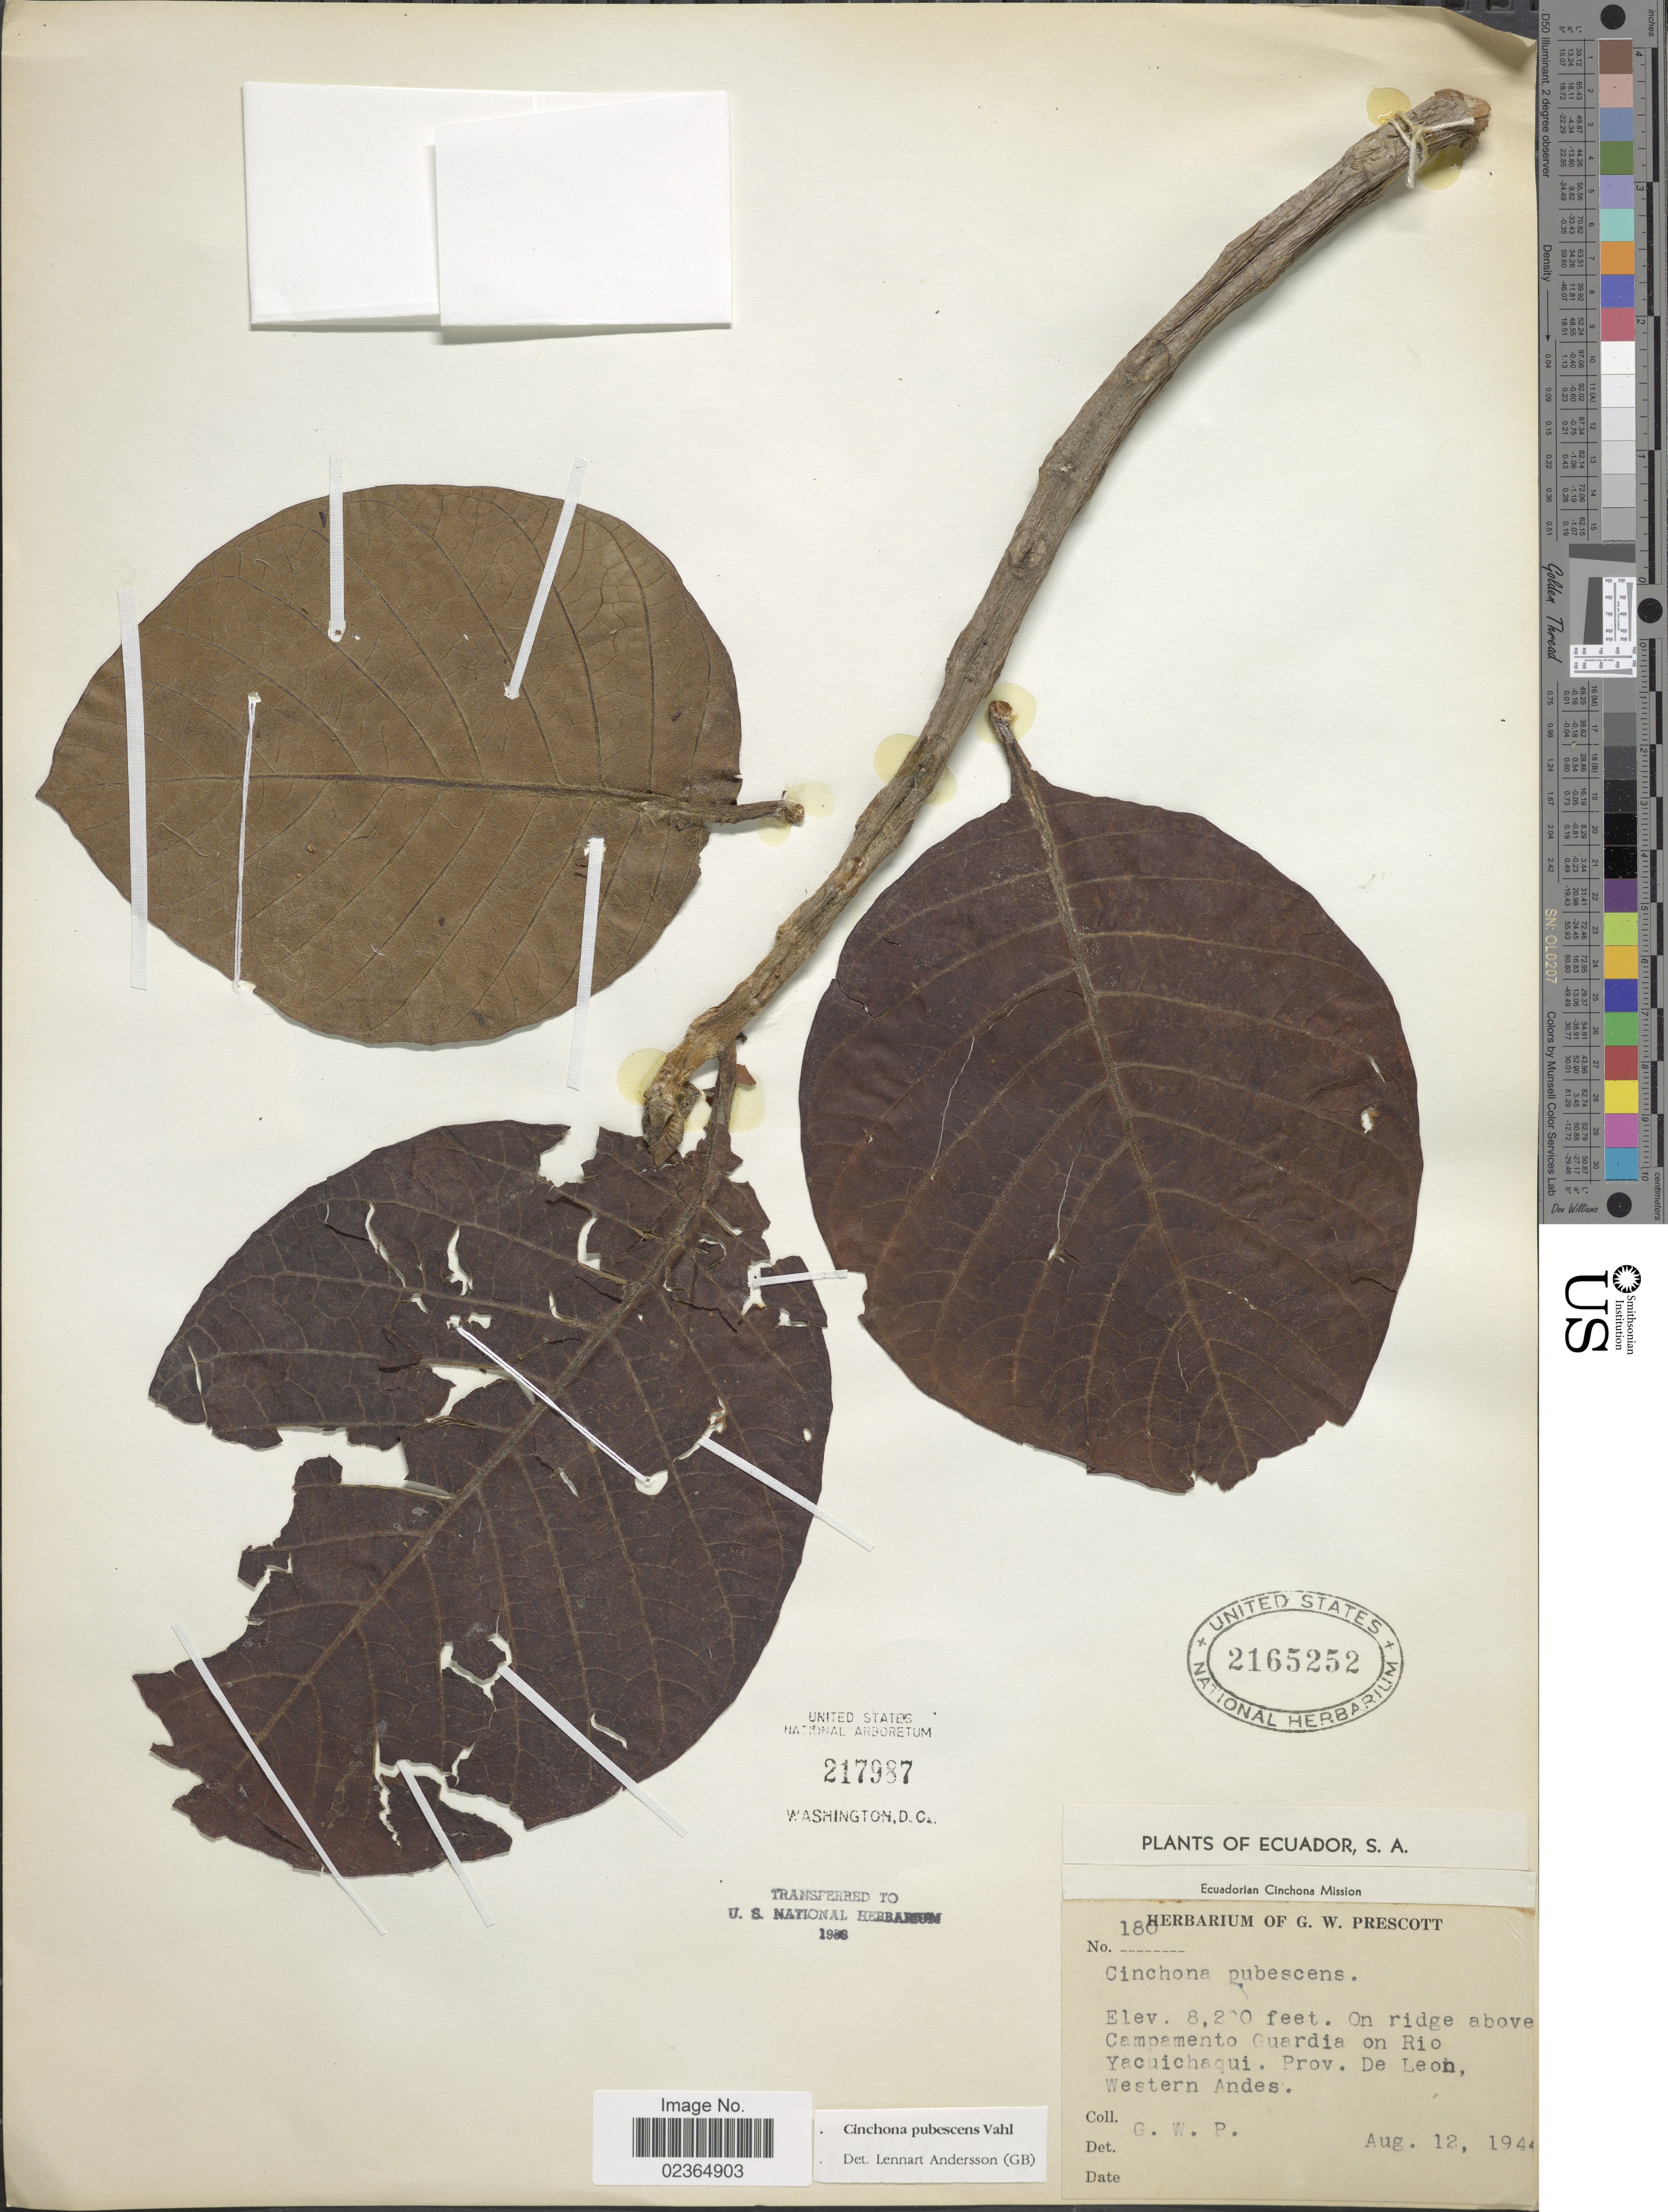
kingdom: Plantae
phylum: Tracheophyta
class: Magnoliopsida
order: Gentianales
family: Rubiaceae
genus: Cinchona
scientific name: Cinchona pubescens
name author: Vahl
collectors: G. Prescott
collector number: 180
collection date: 1944-08-12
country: Ecuador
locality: On ridge above Campamento Guardia on Rio Yacuichaqui. Prov. De Leon, Western Andes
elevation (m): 2499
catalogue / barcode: US 2165252